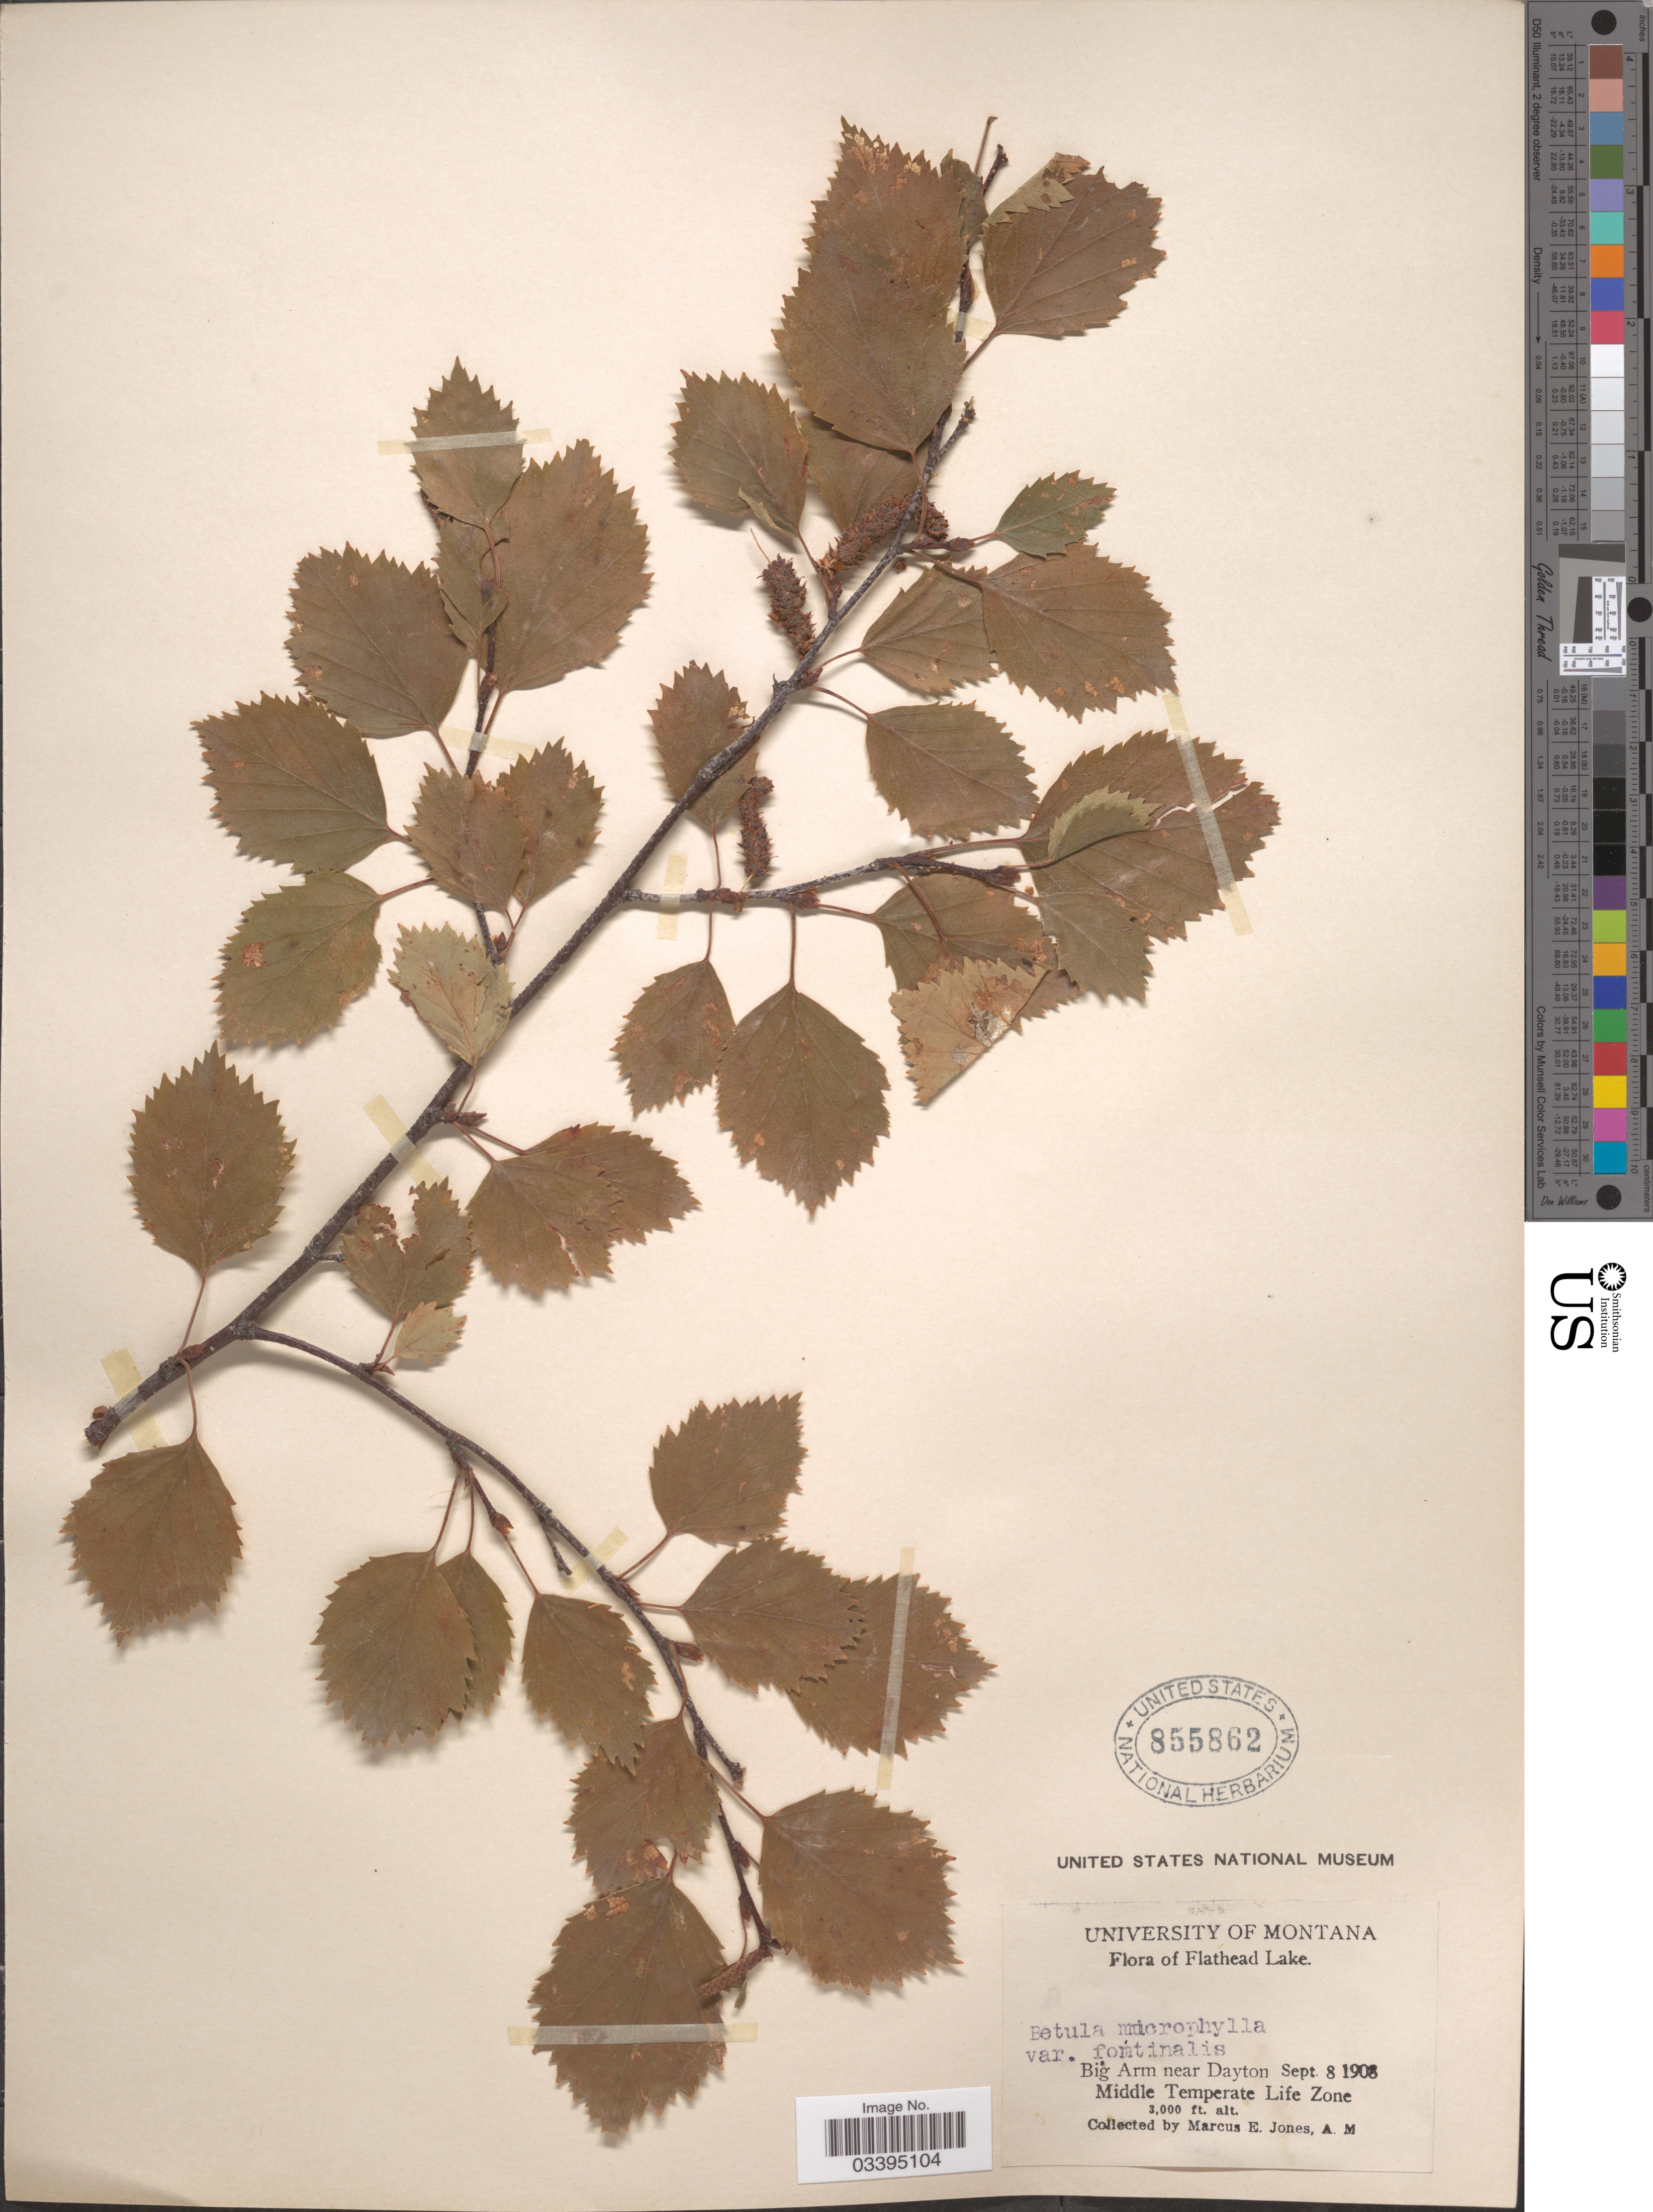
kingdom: Plantae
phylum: Tracheophyta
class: Magnoliopsida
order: Fagales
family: Betulaceae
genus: Betula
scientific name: Betula fontinalis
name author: Sarg.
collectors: M. E. Jones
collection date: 1908-09-08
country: United States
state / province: Montana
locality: Flathead Lake. Big Arm near Dayton. Middle Temperate Life Zone.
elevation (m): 914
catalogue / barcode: US 855862